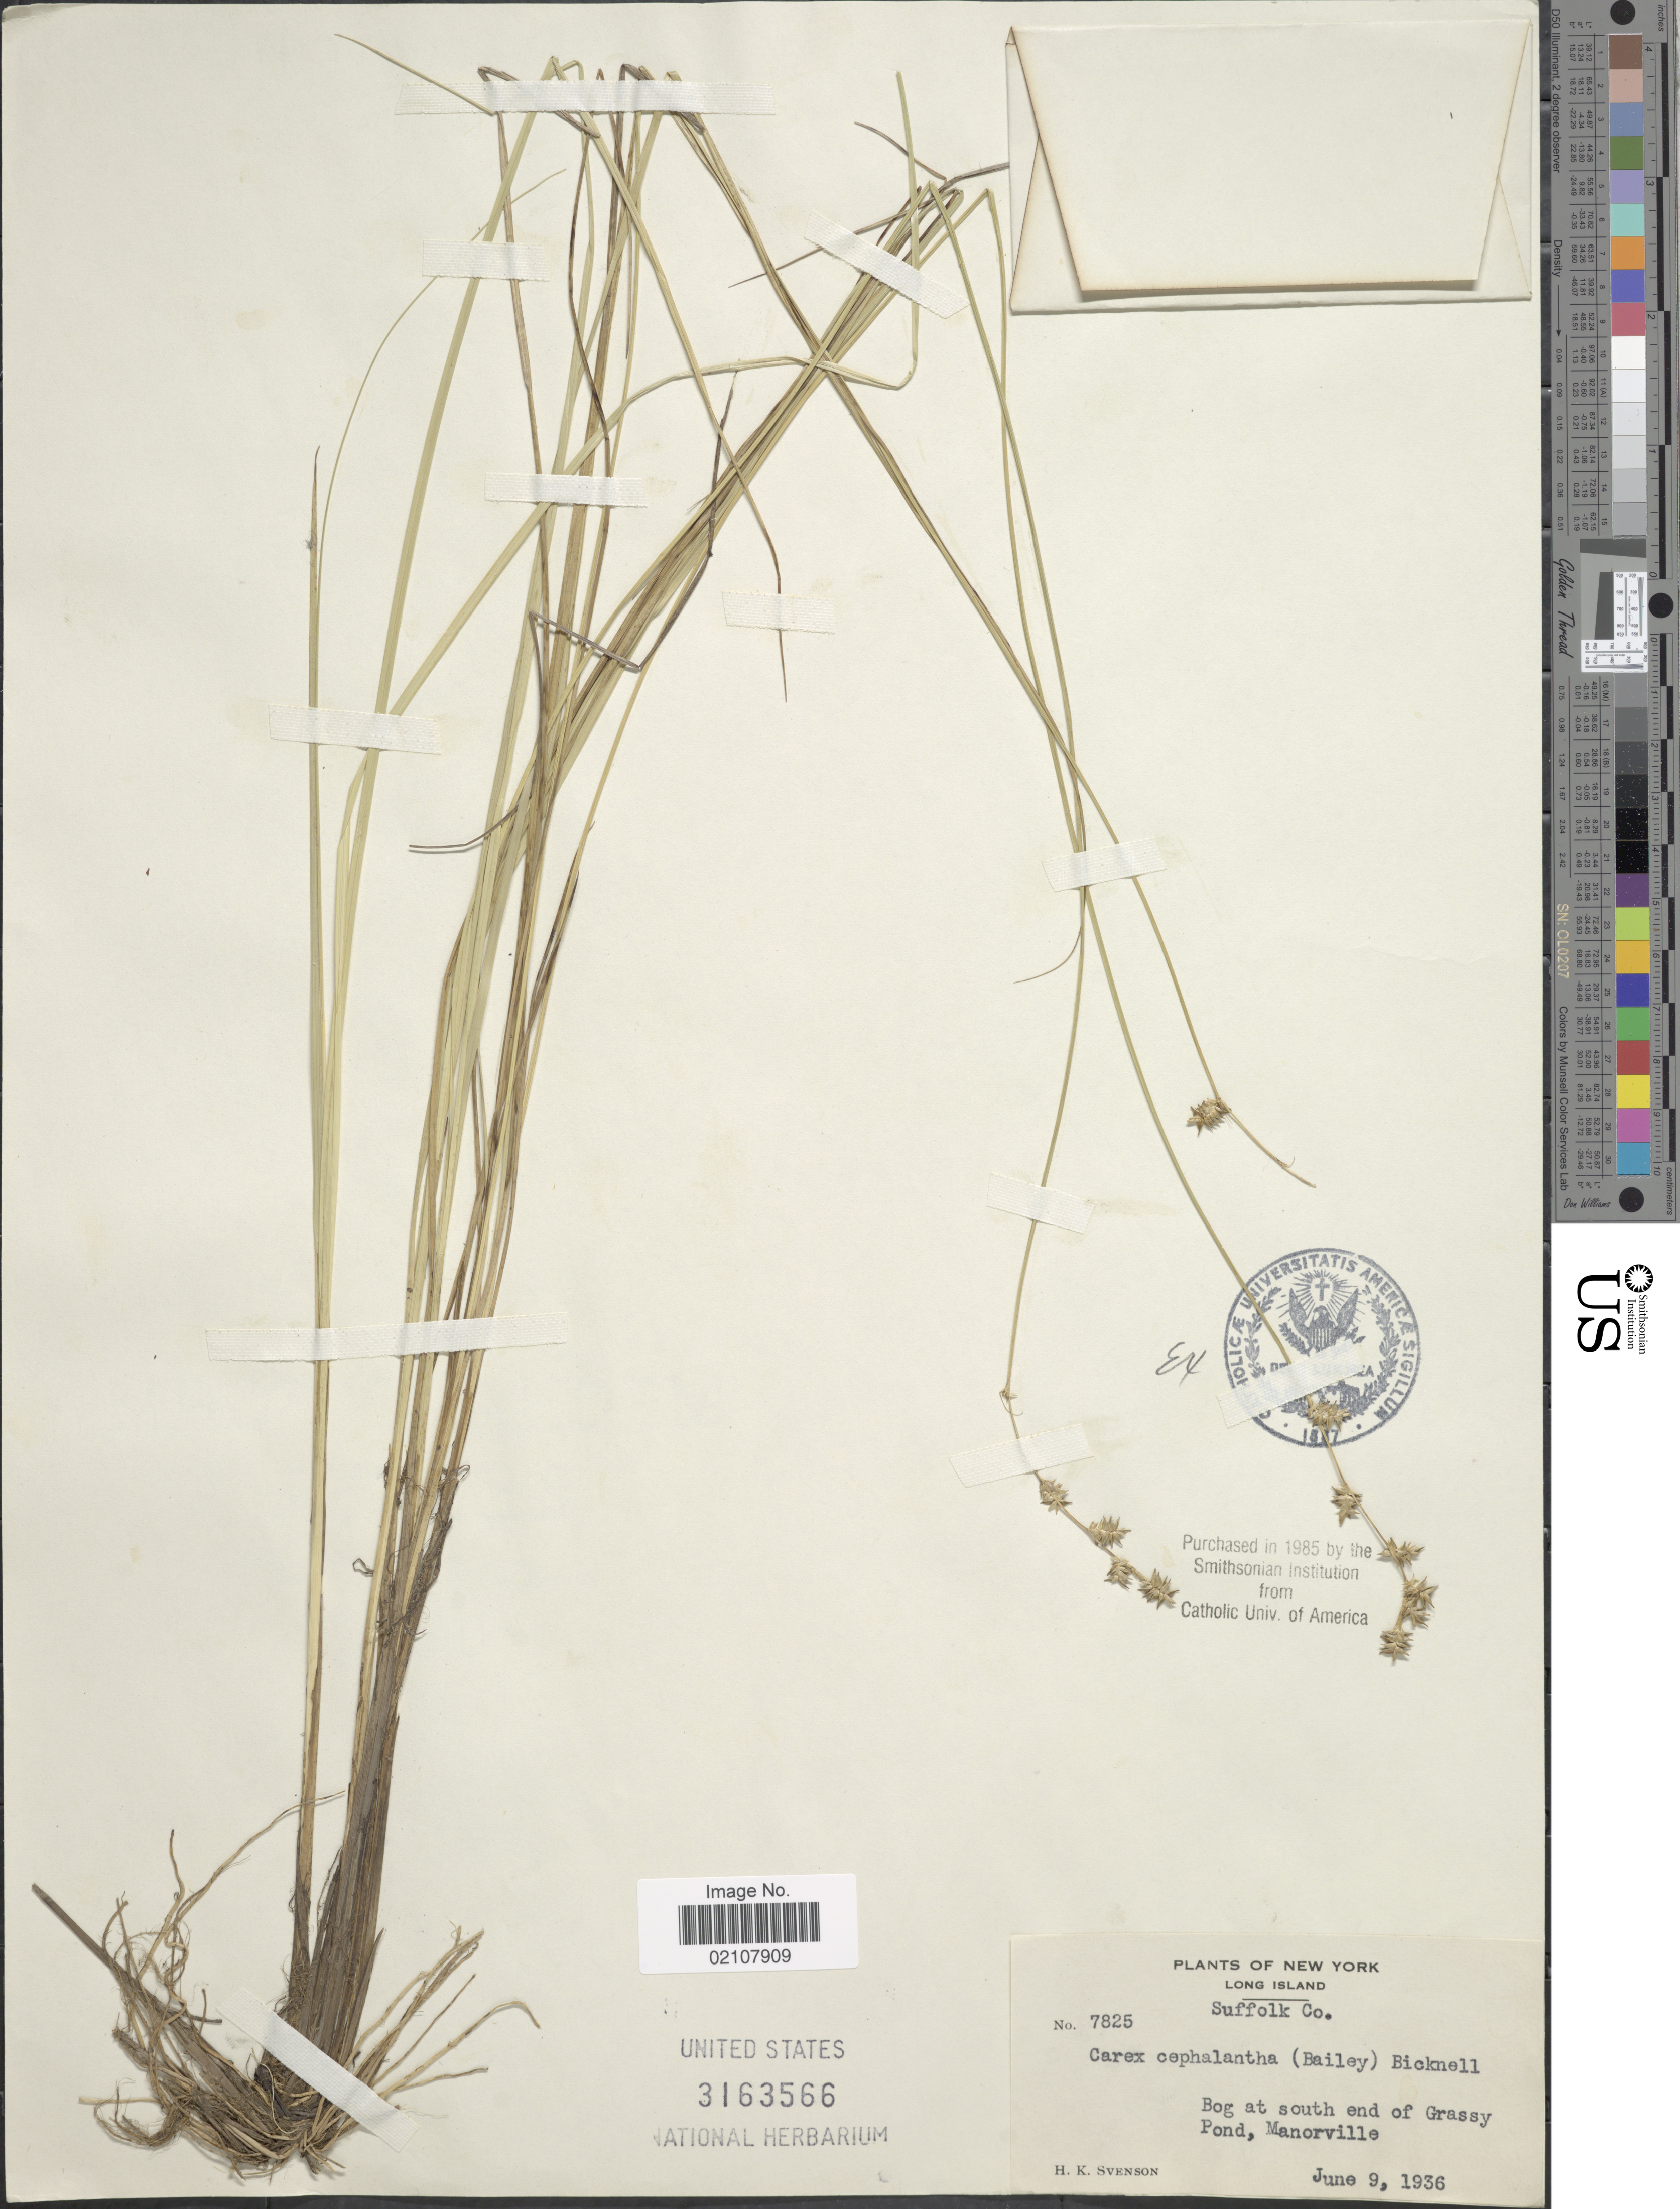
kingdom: Plantae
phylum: Tracheophyta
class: Liliopsida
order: Poales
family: Cyperaceae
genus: Carex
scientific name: Carex echinata subsp. echinata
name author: Murray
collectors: H. K. Svenson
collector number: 7825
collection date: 1936-06-09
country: United States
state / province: New York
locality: Long Island, Suffolk Co, Bog at south end of Grassy Pond, Manorville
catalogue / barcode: US 3163566